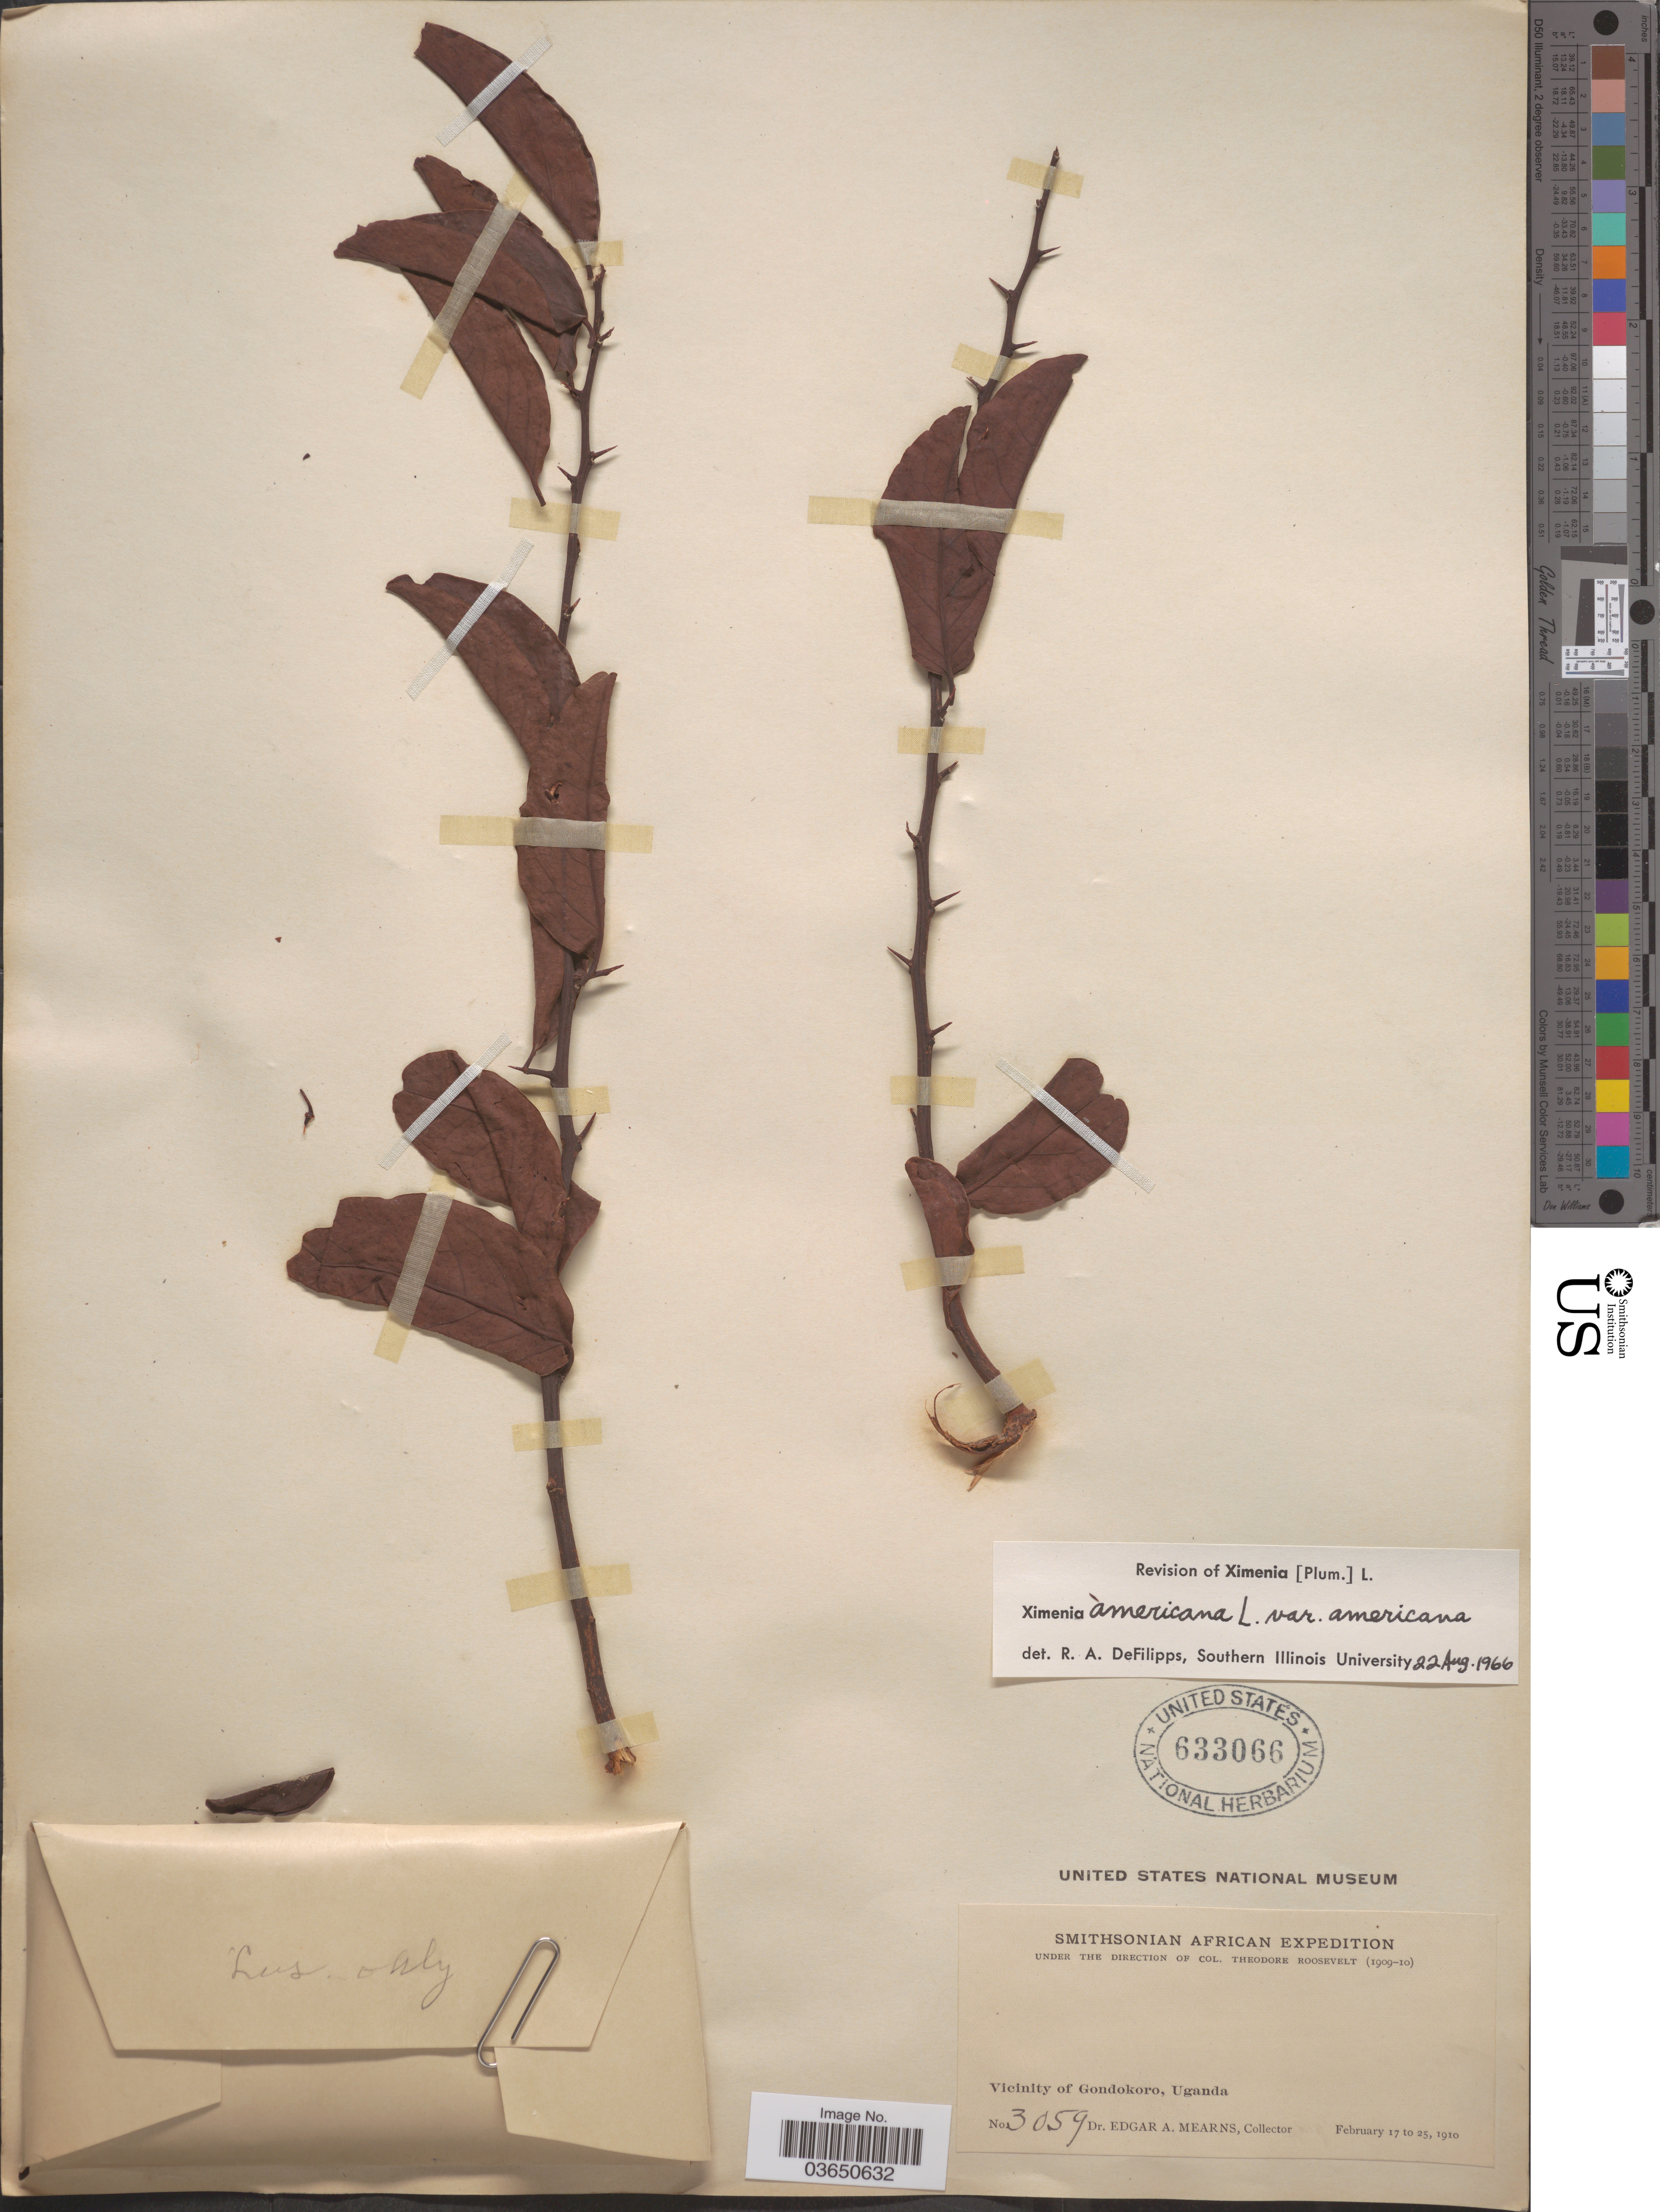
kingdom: Plantae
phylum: Tracheophyta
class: Magnoliopsida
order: Santalales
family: Ximeniaceae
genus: Ximenia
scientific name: Ximenia americana var. americana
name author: L.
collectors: E. A. Mearns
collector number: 3059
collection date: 1910-02-17/1910-02-25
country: Uganda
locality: Vicinity of Gondokoro.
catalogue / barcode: US 633066